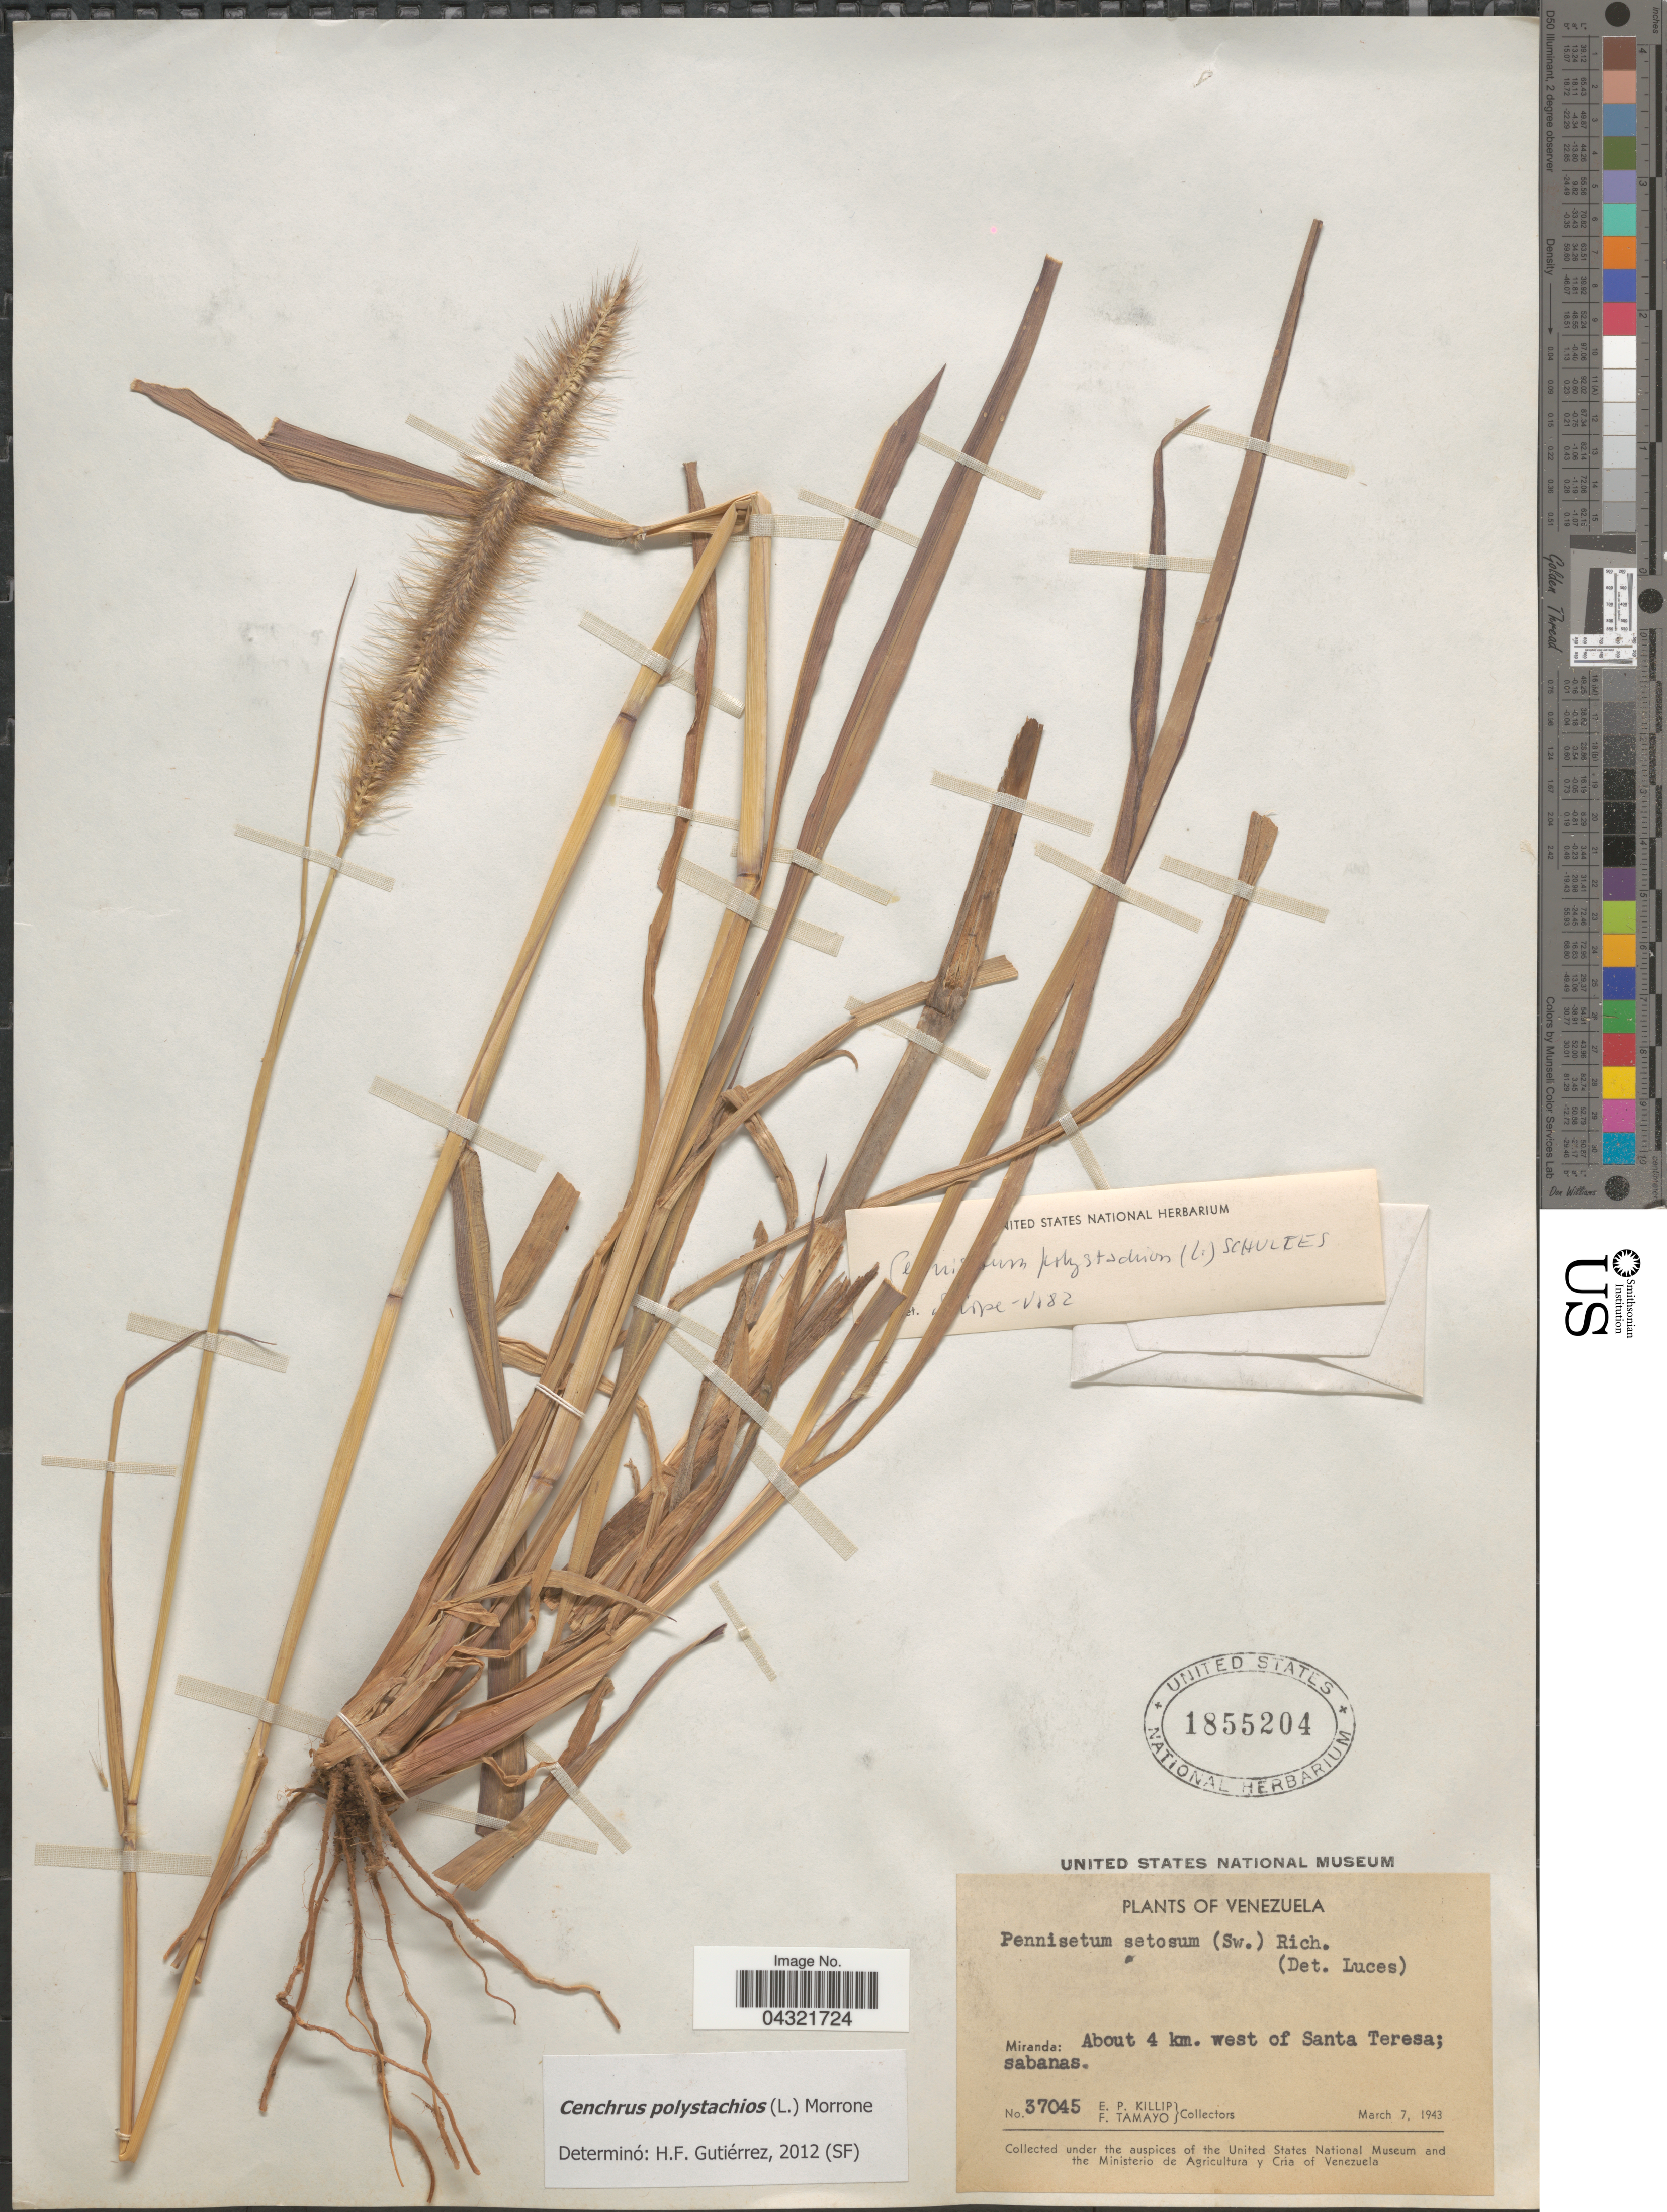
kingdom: Plantae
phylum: Tracheophyta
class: Liliopsida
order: Poales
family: Poaceae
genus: Cenchrus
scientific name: Cenchrus polystachios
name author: (L.) Morrone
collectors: E. P. Killip & F. Tamayo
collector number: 37045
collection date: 1943-03-07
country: Venezuela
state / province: Miranda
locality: About 4 km. west of Santa Teresa; sabanas.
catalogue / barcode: US 1855204